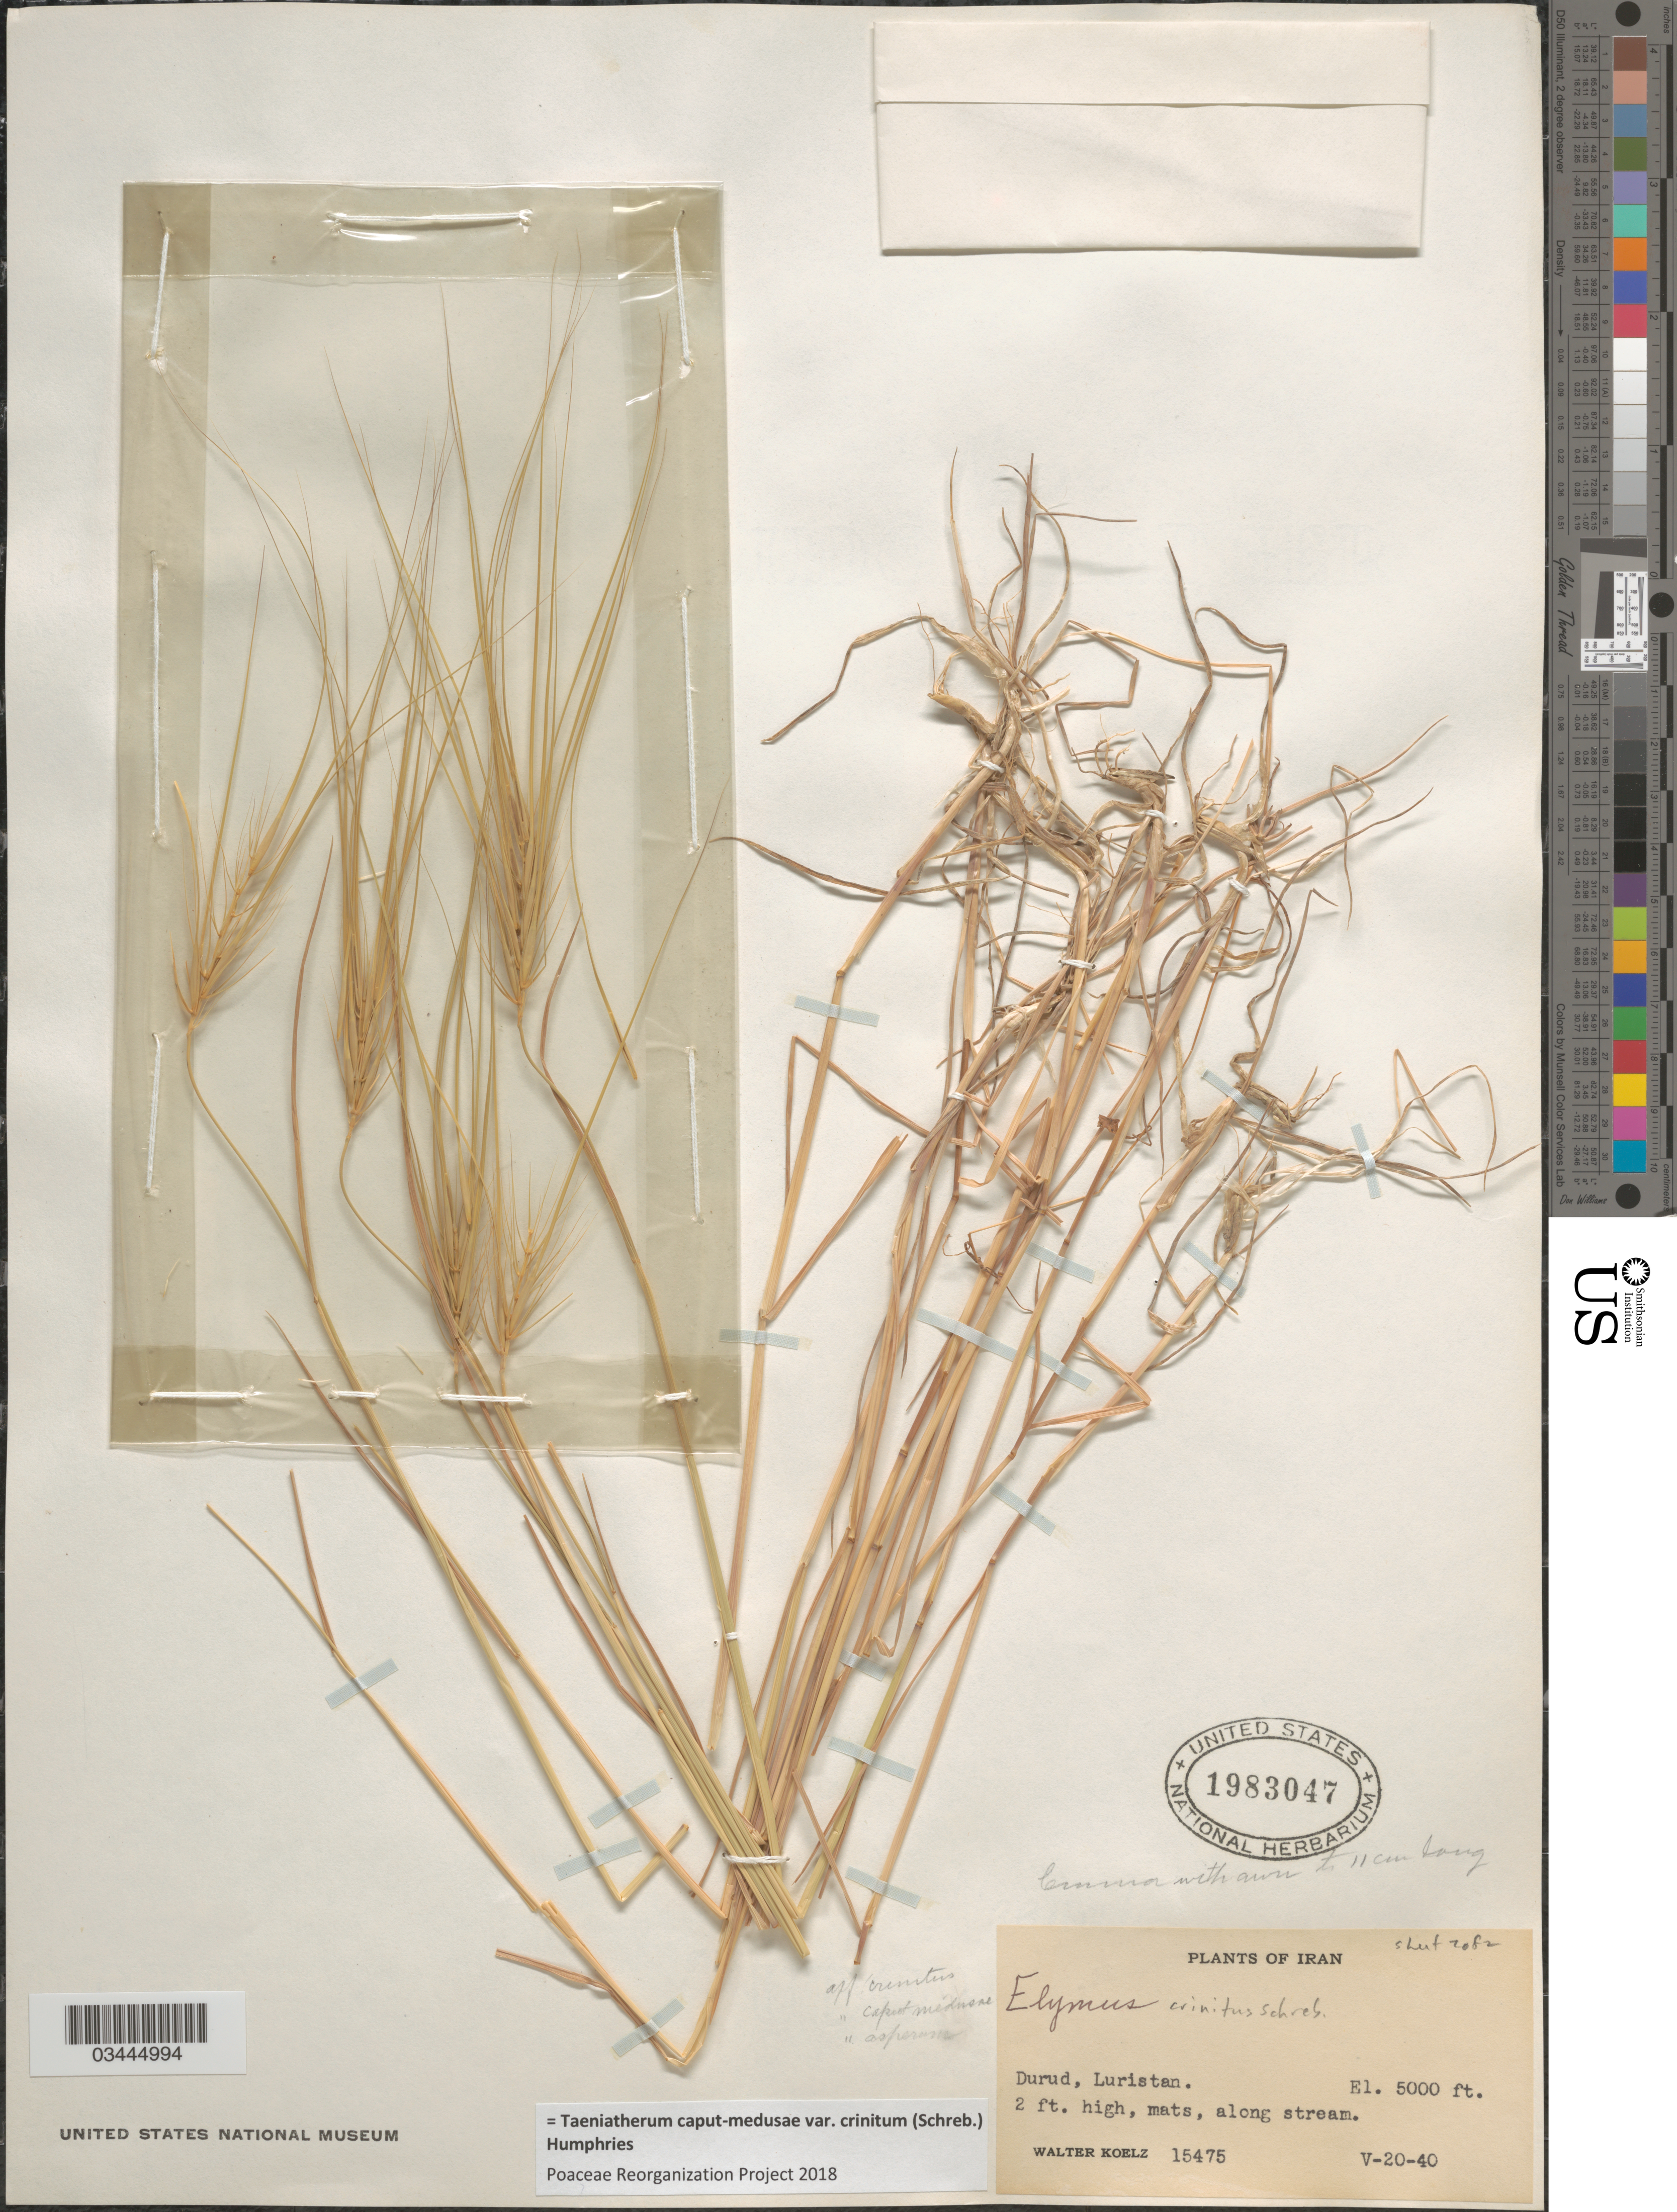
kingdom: Plantae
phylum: Tracheophyta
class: Liliopsida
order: Poales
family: Poaceae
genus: Taeniatherum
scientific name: Taeniatherum caput-medusae var. crinitum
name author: (Schreb.) Humphries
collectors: W. N. Koelz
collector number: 15475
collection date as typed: Transcribed d/m/y: 20/5/40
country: Iran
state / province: Lorestan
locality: Durud, Luristan.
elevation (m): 1524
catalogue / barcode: US 1983047